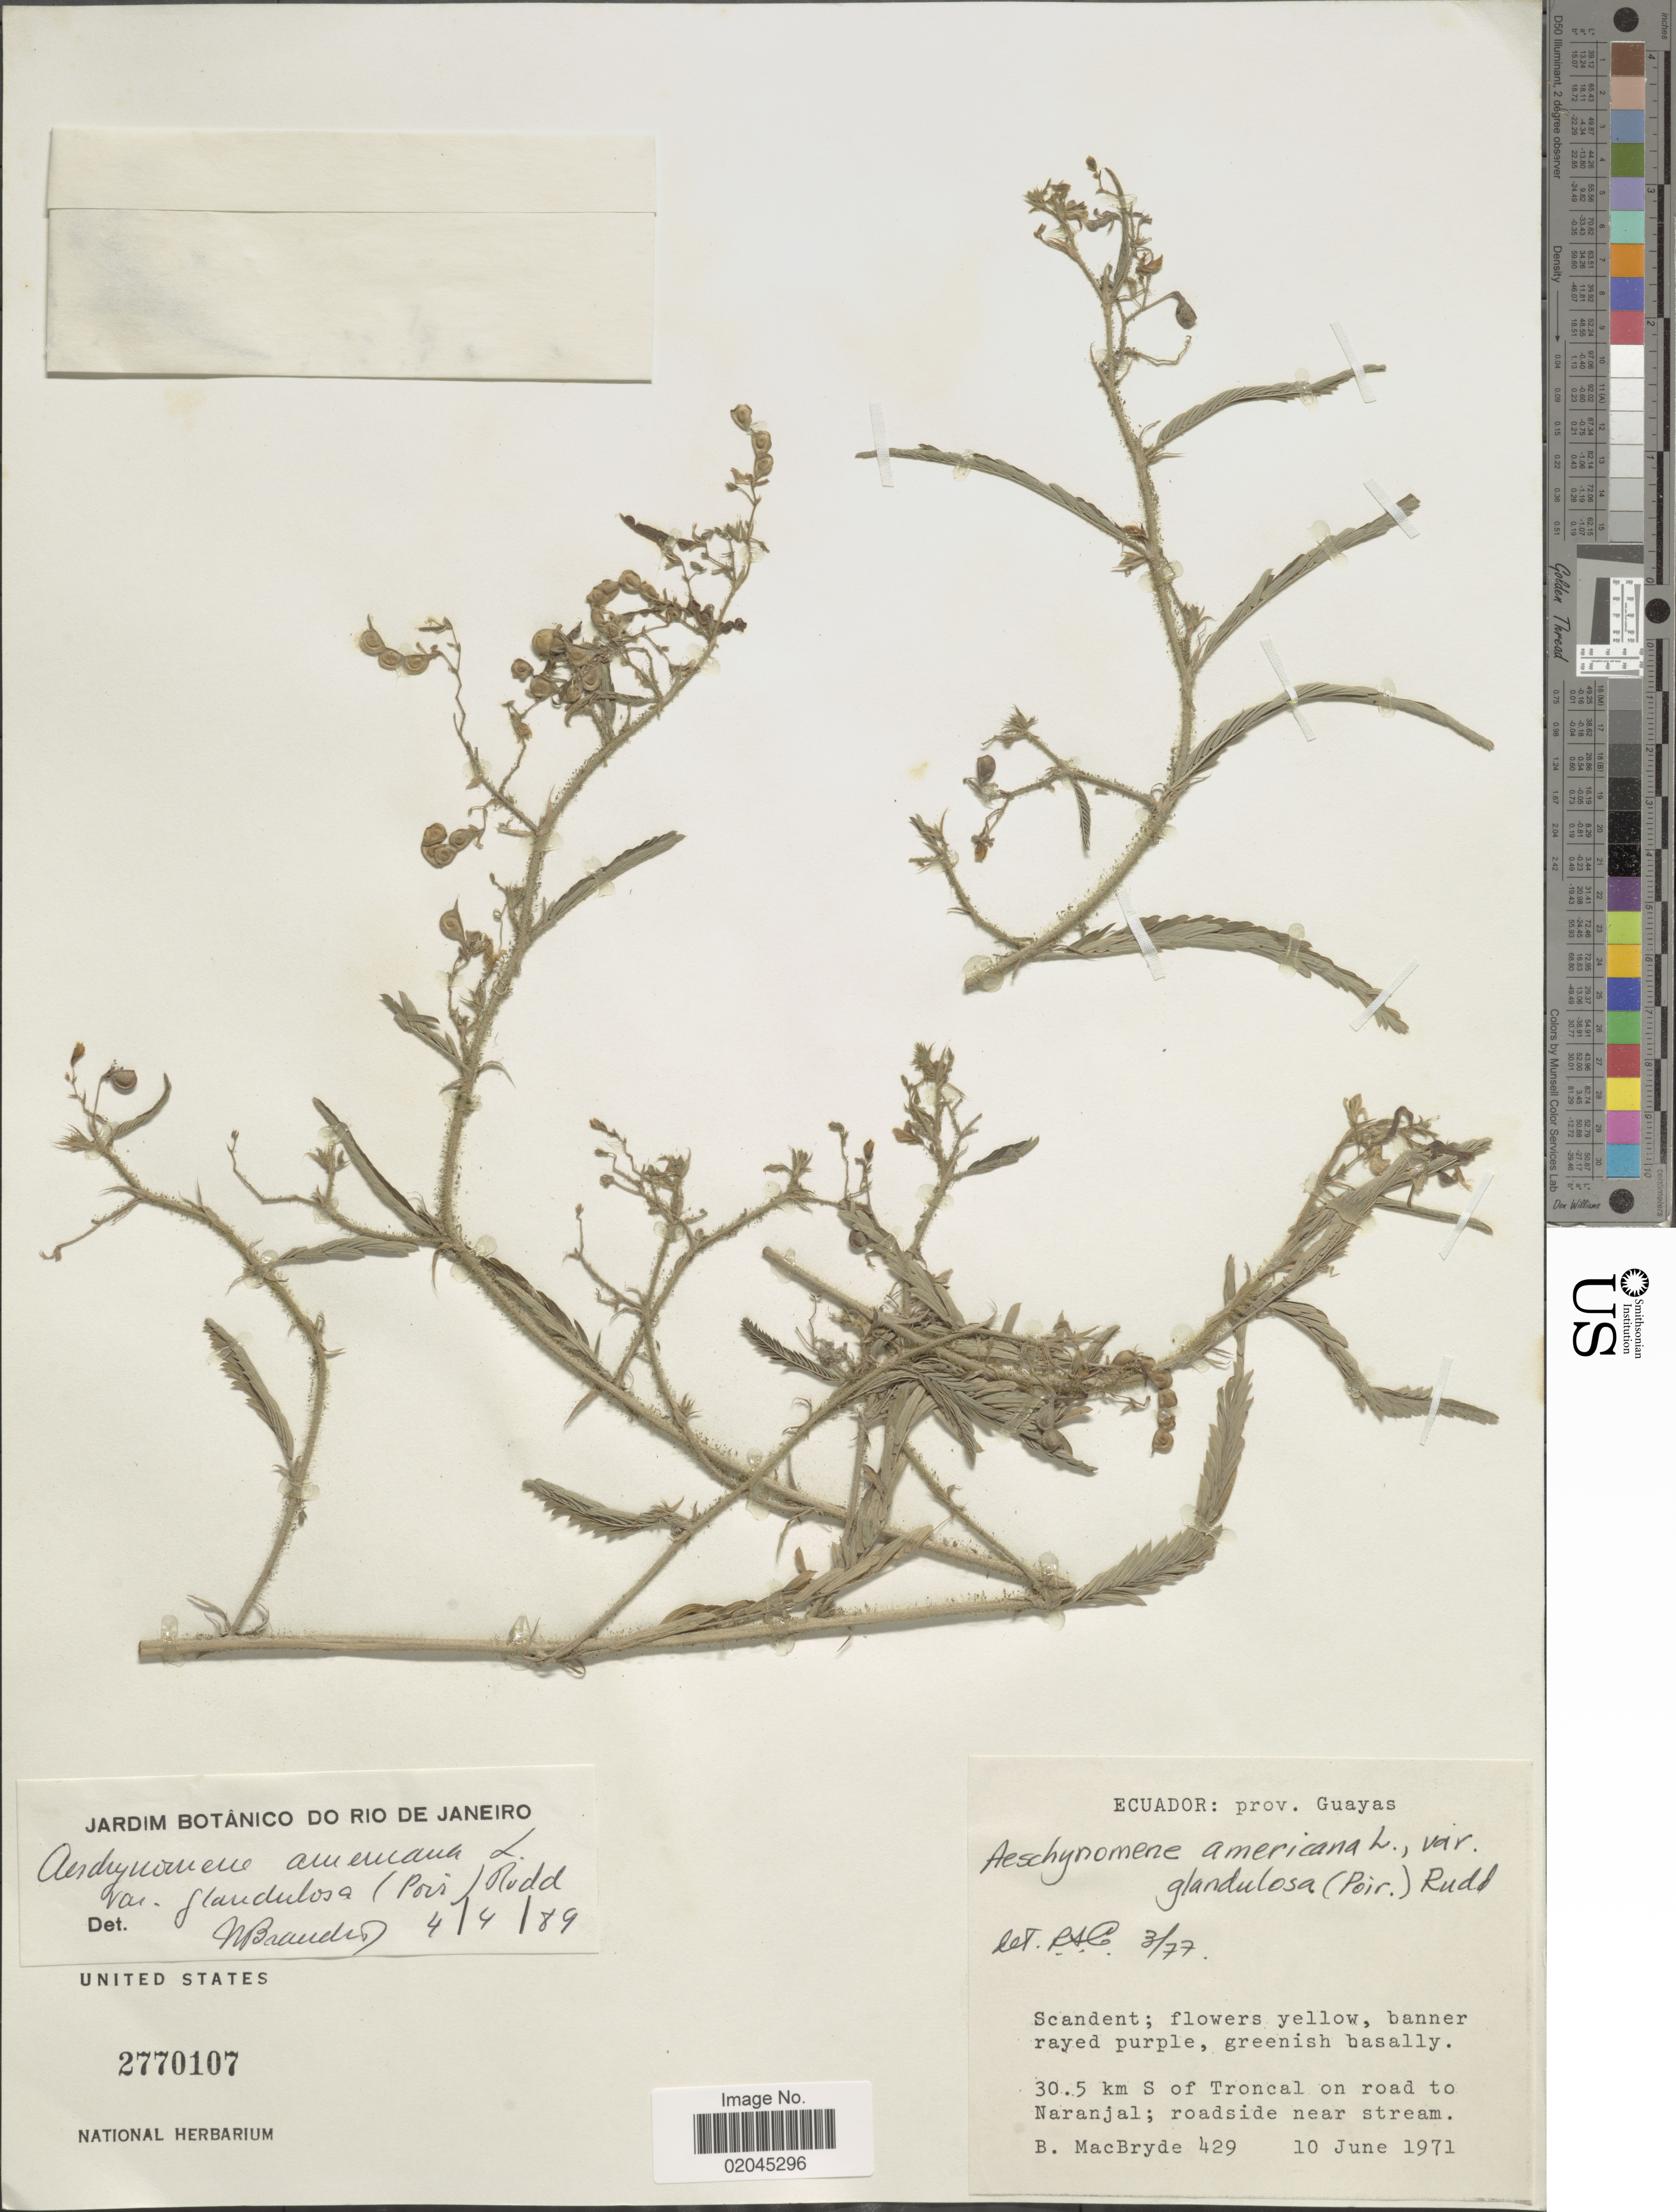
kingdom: Plantae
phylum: Tracheophyta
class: Magnoliopsida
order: Fabales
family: Fabaceae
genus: Aeschynomene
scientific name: Aeschynomene americana var. americana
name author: L.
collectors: B. MacBryde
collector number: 429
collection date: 1971-06-10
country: Ecuador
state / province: Guayas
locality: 30.5 km S of Troncal on road to Naranjal; roadside near stream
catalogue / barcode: US 2770107